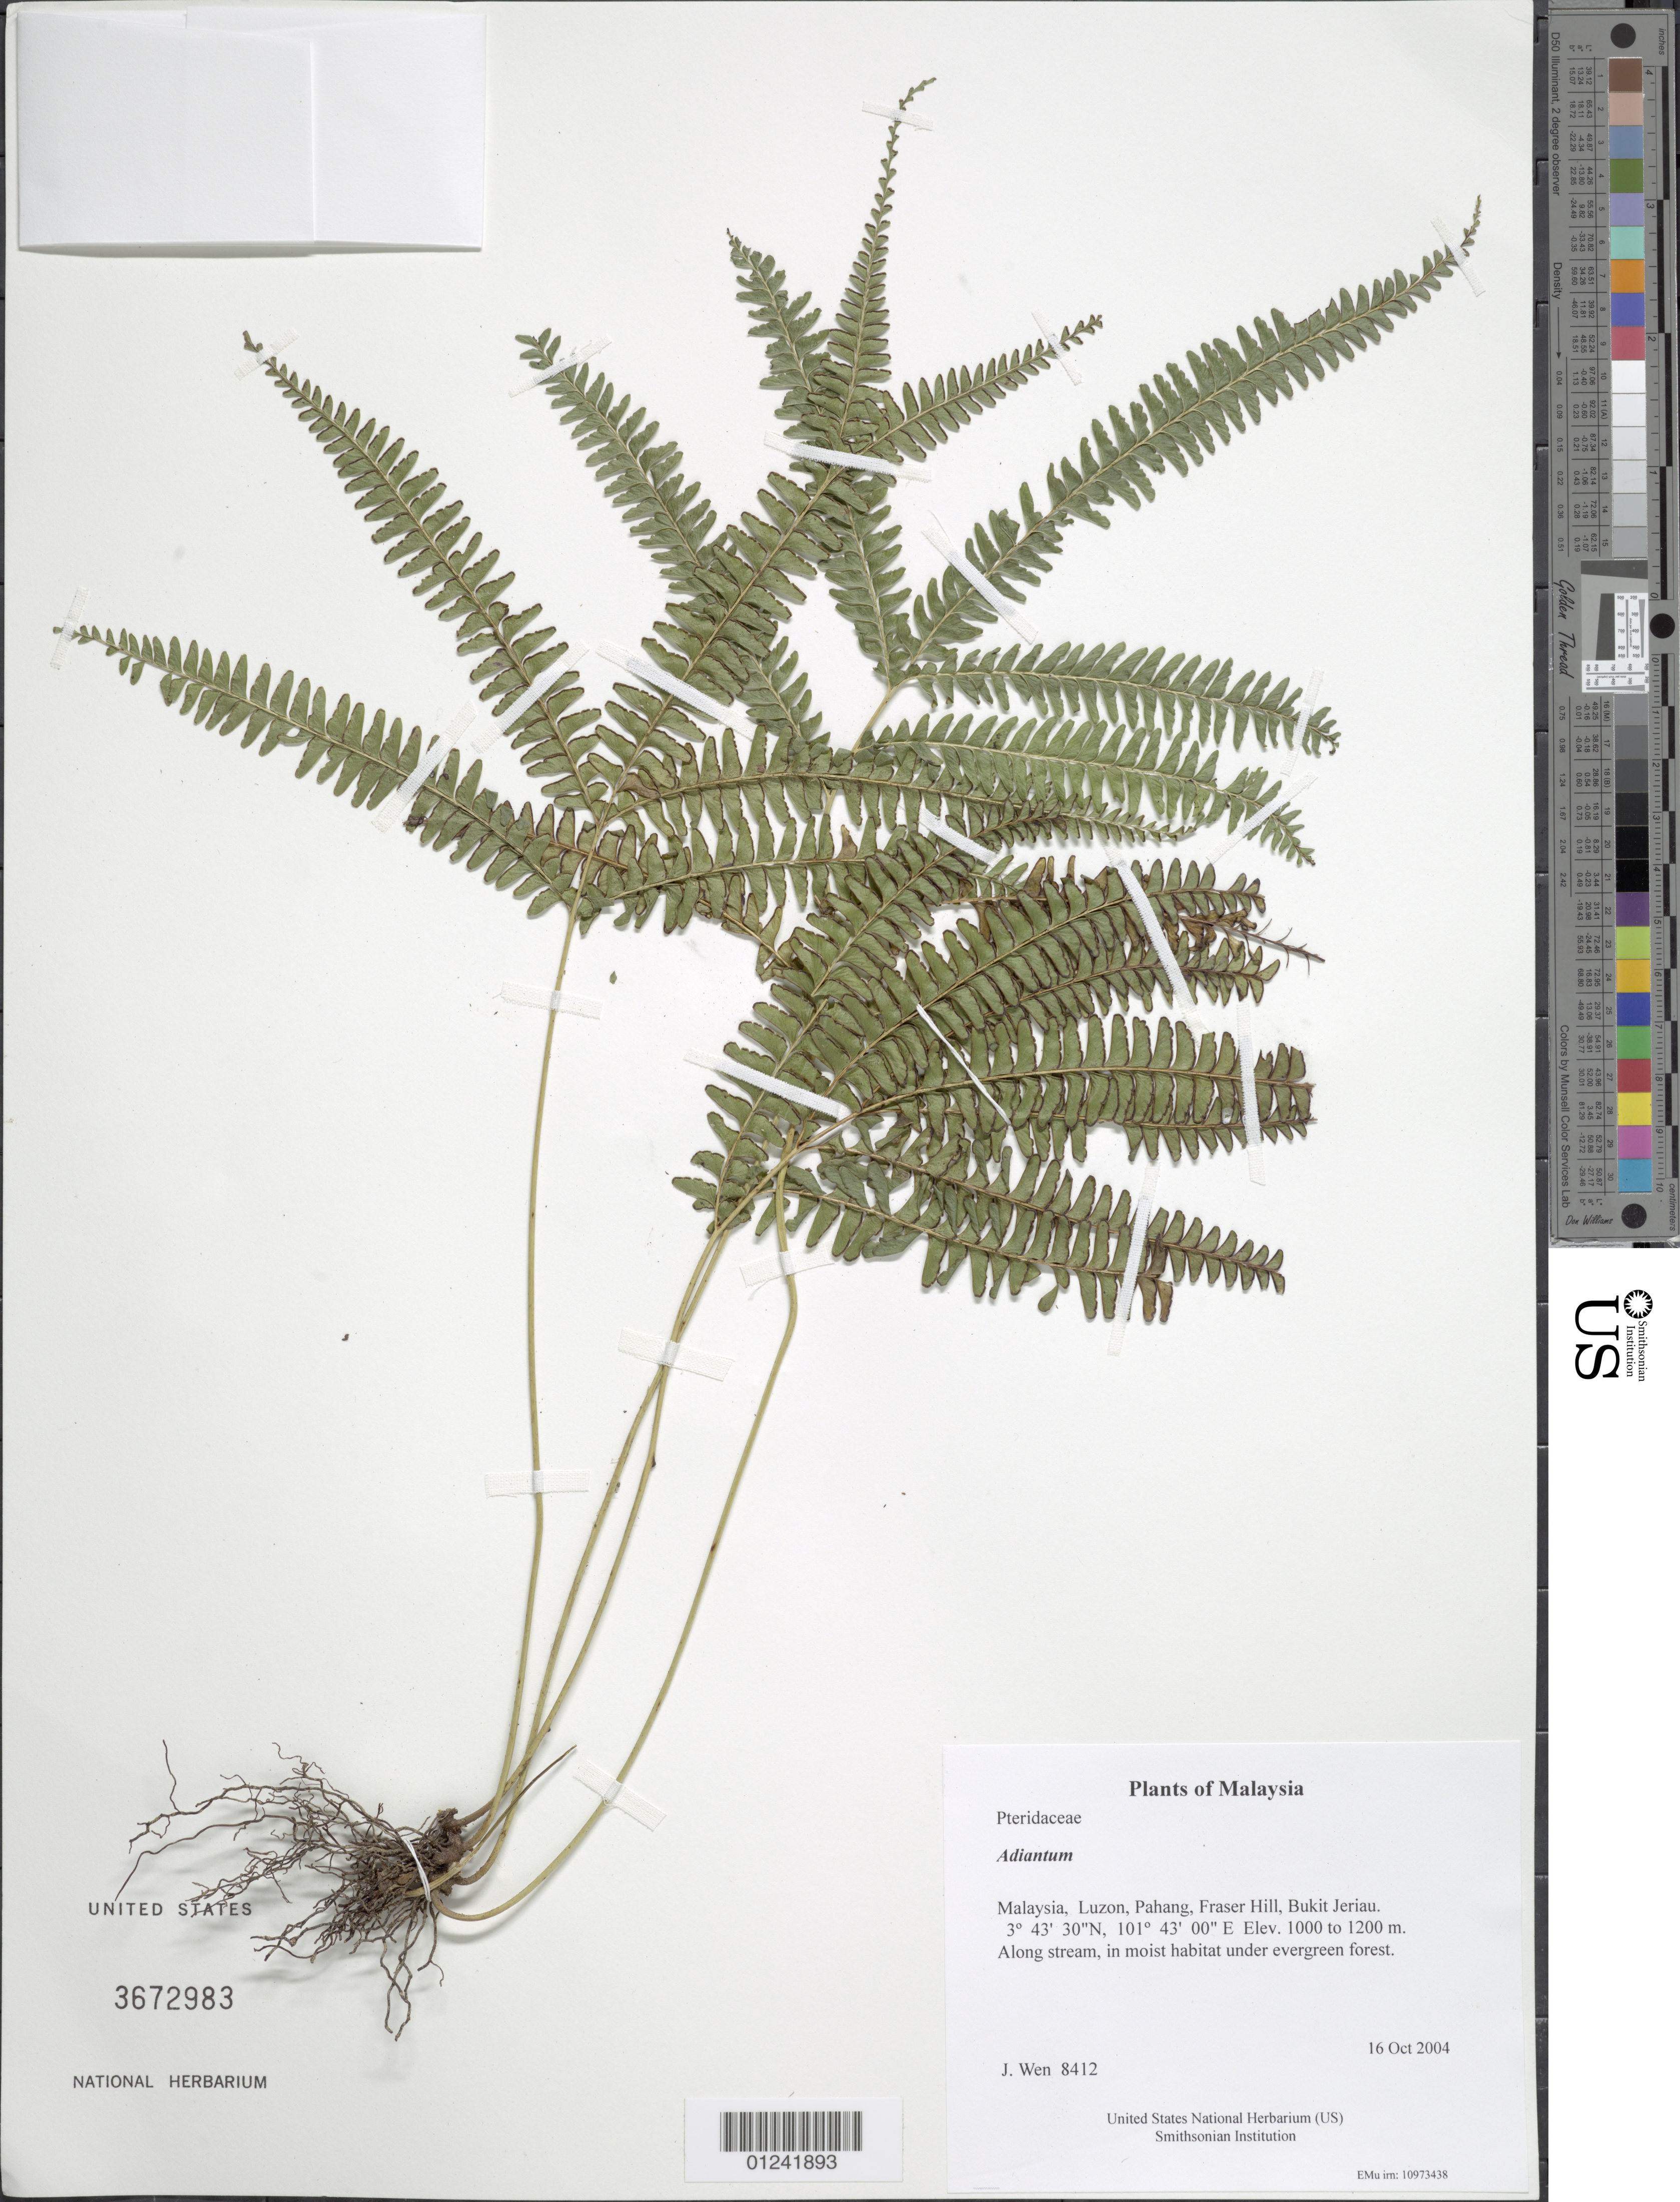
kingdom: Plantae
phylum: Tracheophyta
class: Polypodiopsida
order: Polypodiales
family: Pteridaceae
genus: Adiantum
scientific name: Adiantum sp.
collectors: J. Wen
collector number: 8412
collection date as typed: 16 Oct 2004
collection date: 2004-10-16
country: Malaysia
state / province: Pahang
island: Luzon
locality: Fraser Hill, Bukit Jeriau.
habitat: Along stream, in moist habitat under evergreen forest.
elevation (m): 1000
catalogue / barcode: US 3672983